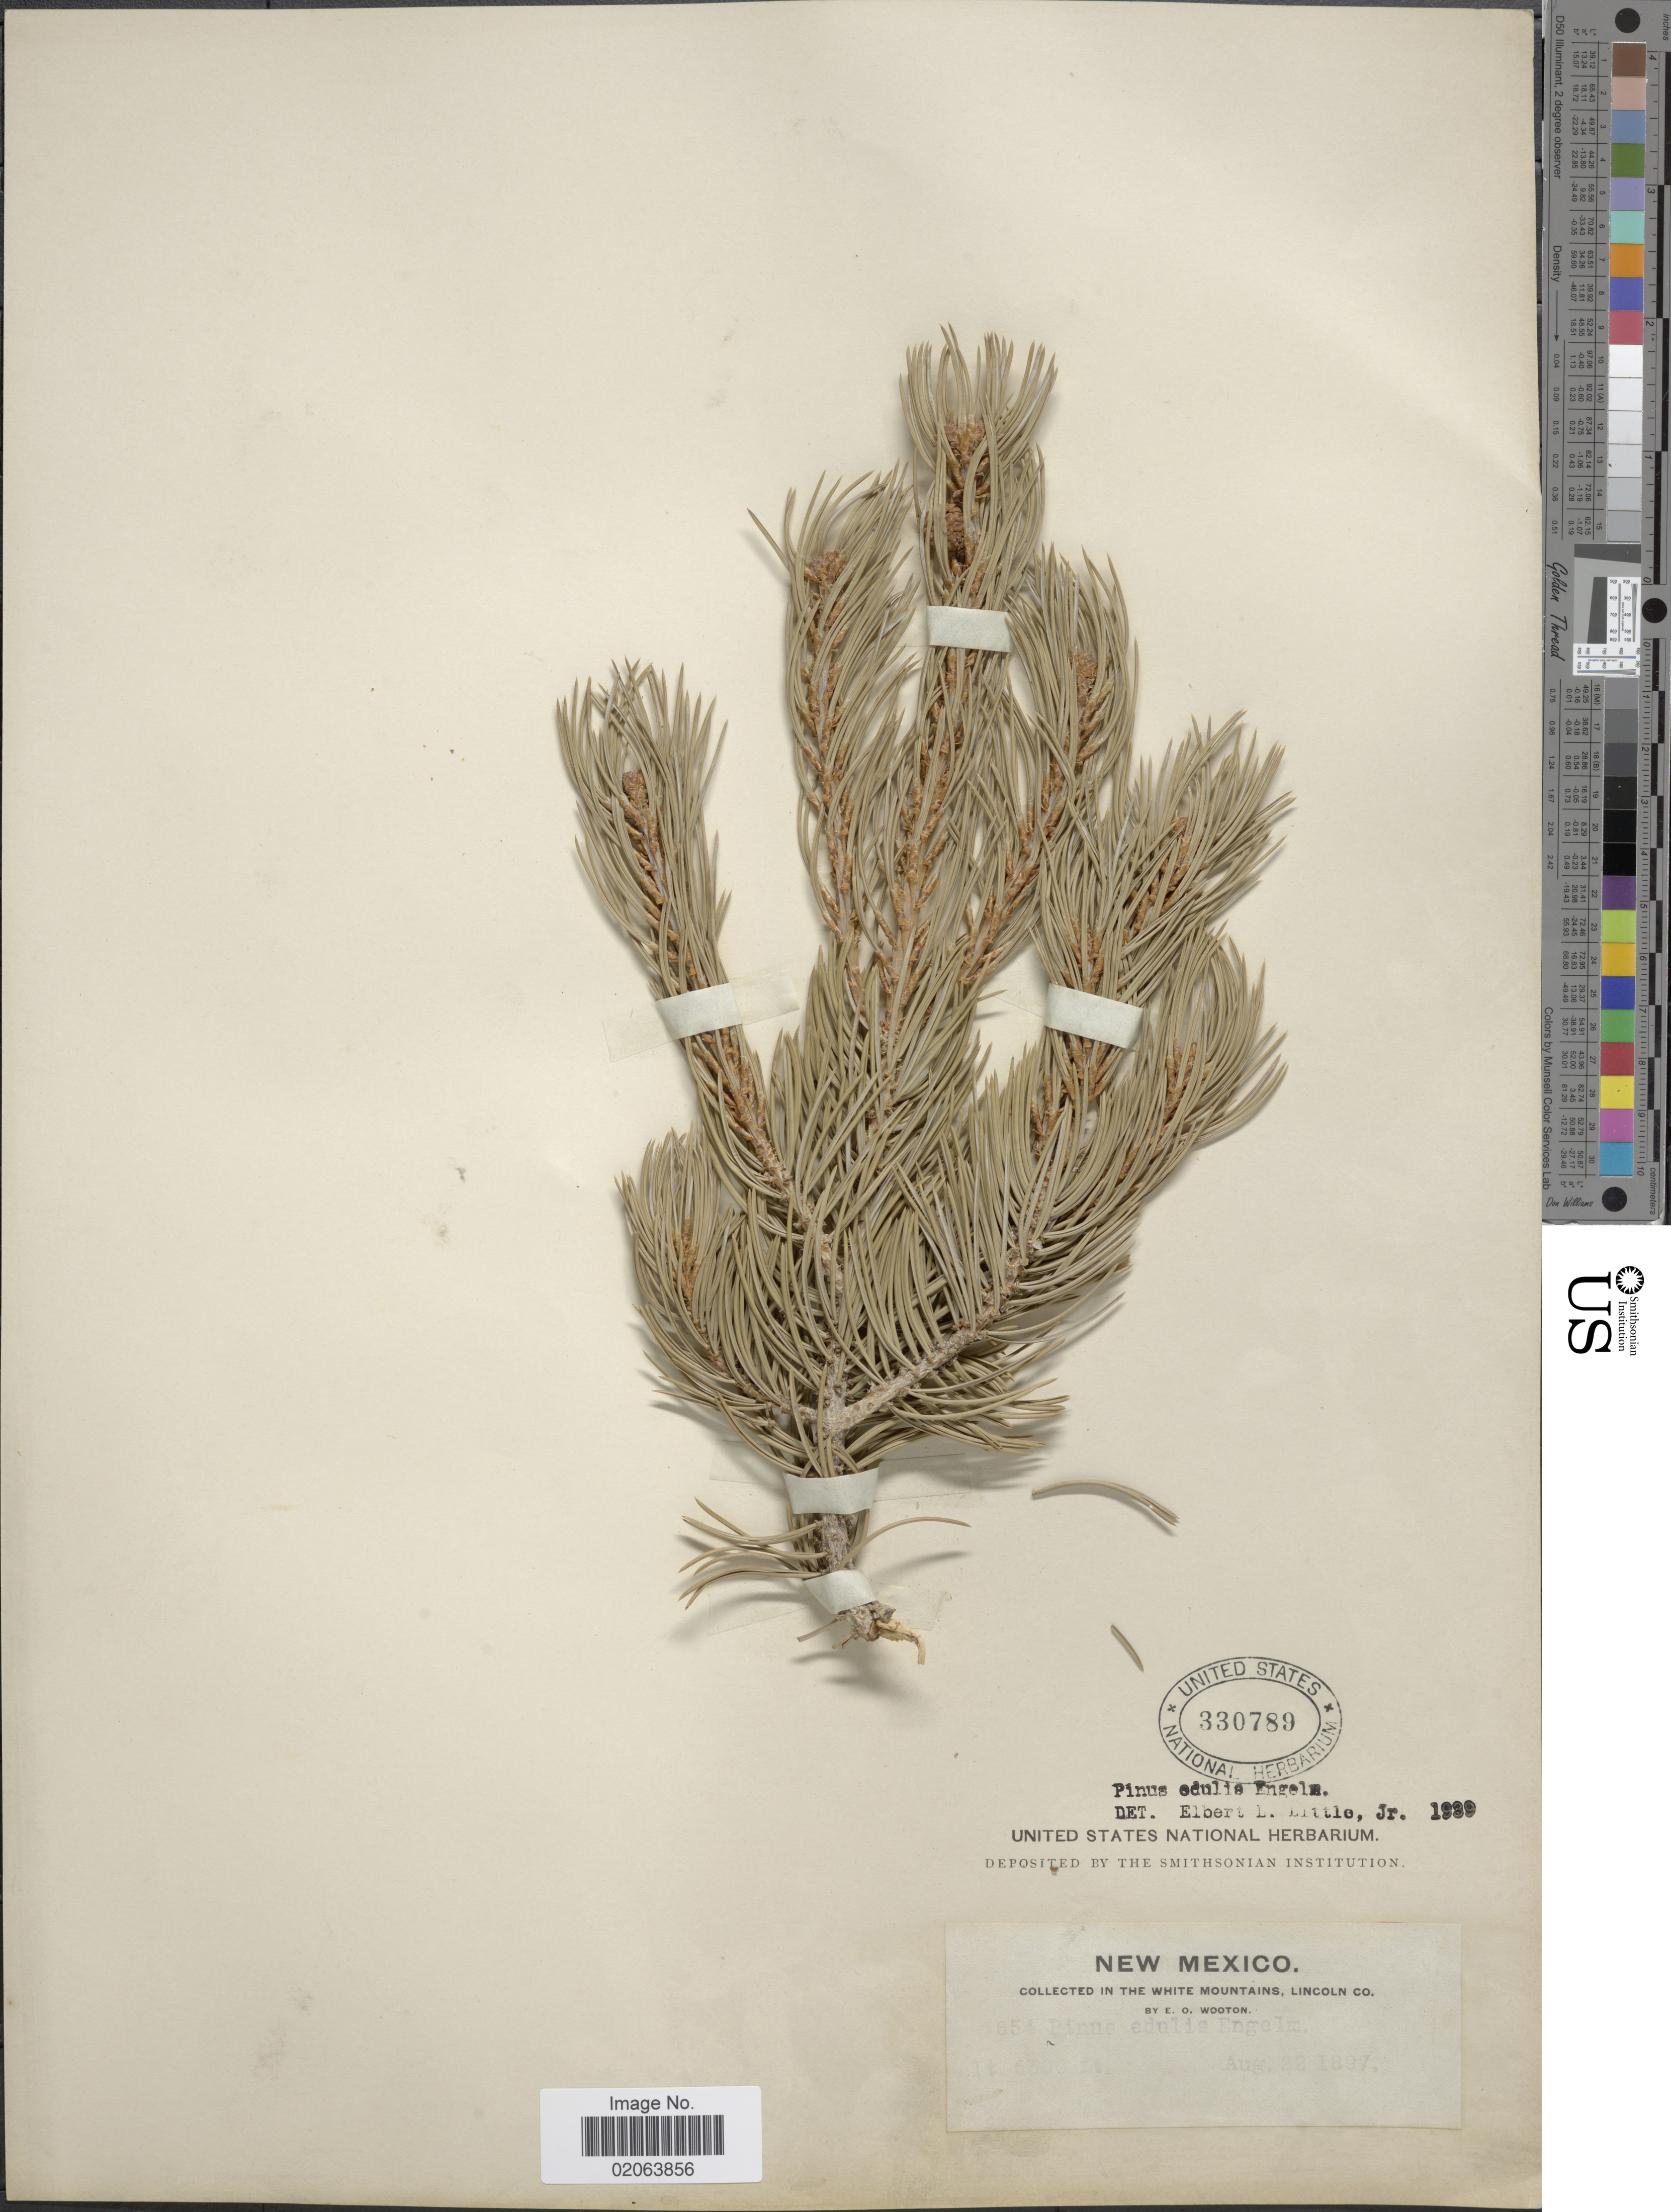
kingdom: Plantae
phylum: Tracheophyta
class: Pinopsida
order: Pinales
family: Pinaceae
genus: Pinus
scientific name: Pinus edulis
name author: Engelm.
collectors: E. O. Wooton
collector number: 854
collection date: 1897-08-22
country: United States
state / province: New Mexico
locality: White Mountains, Lincoln Co.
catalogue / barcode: US 330789